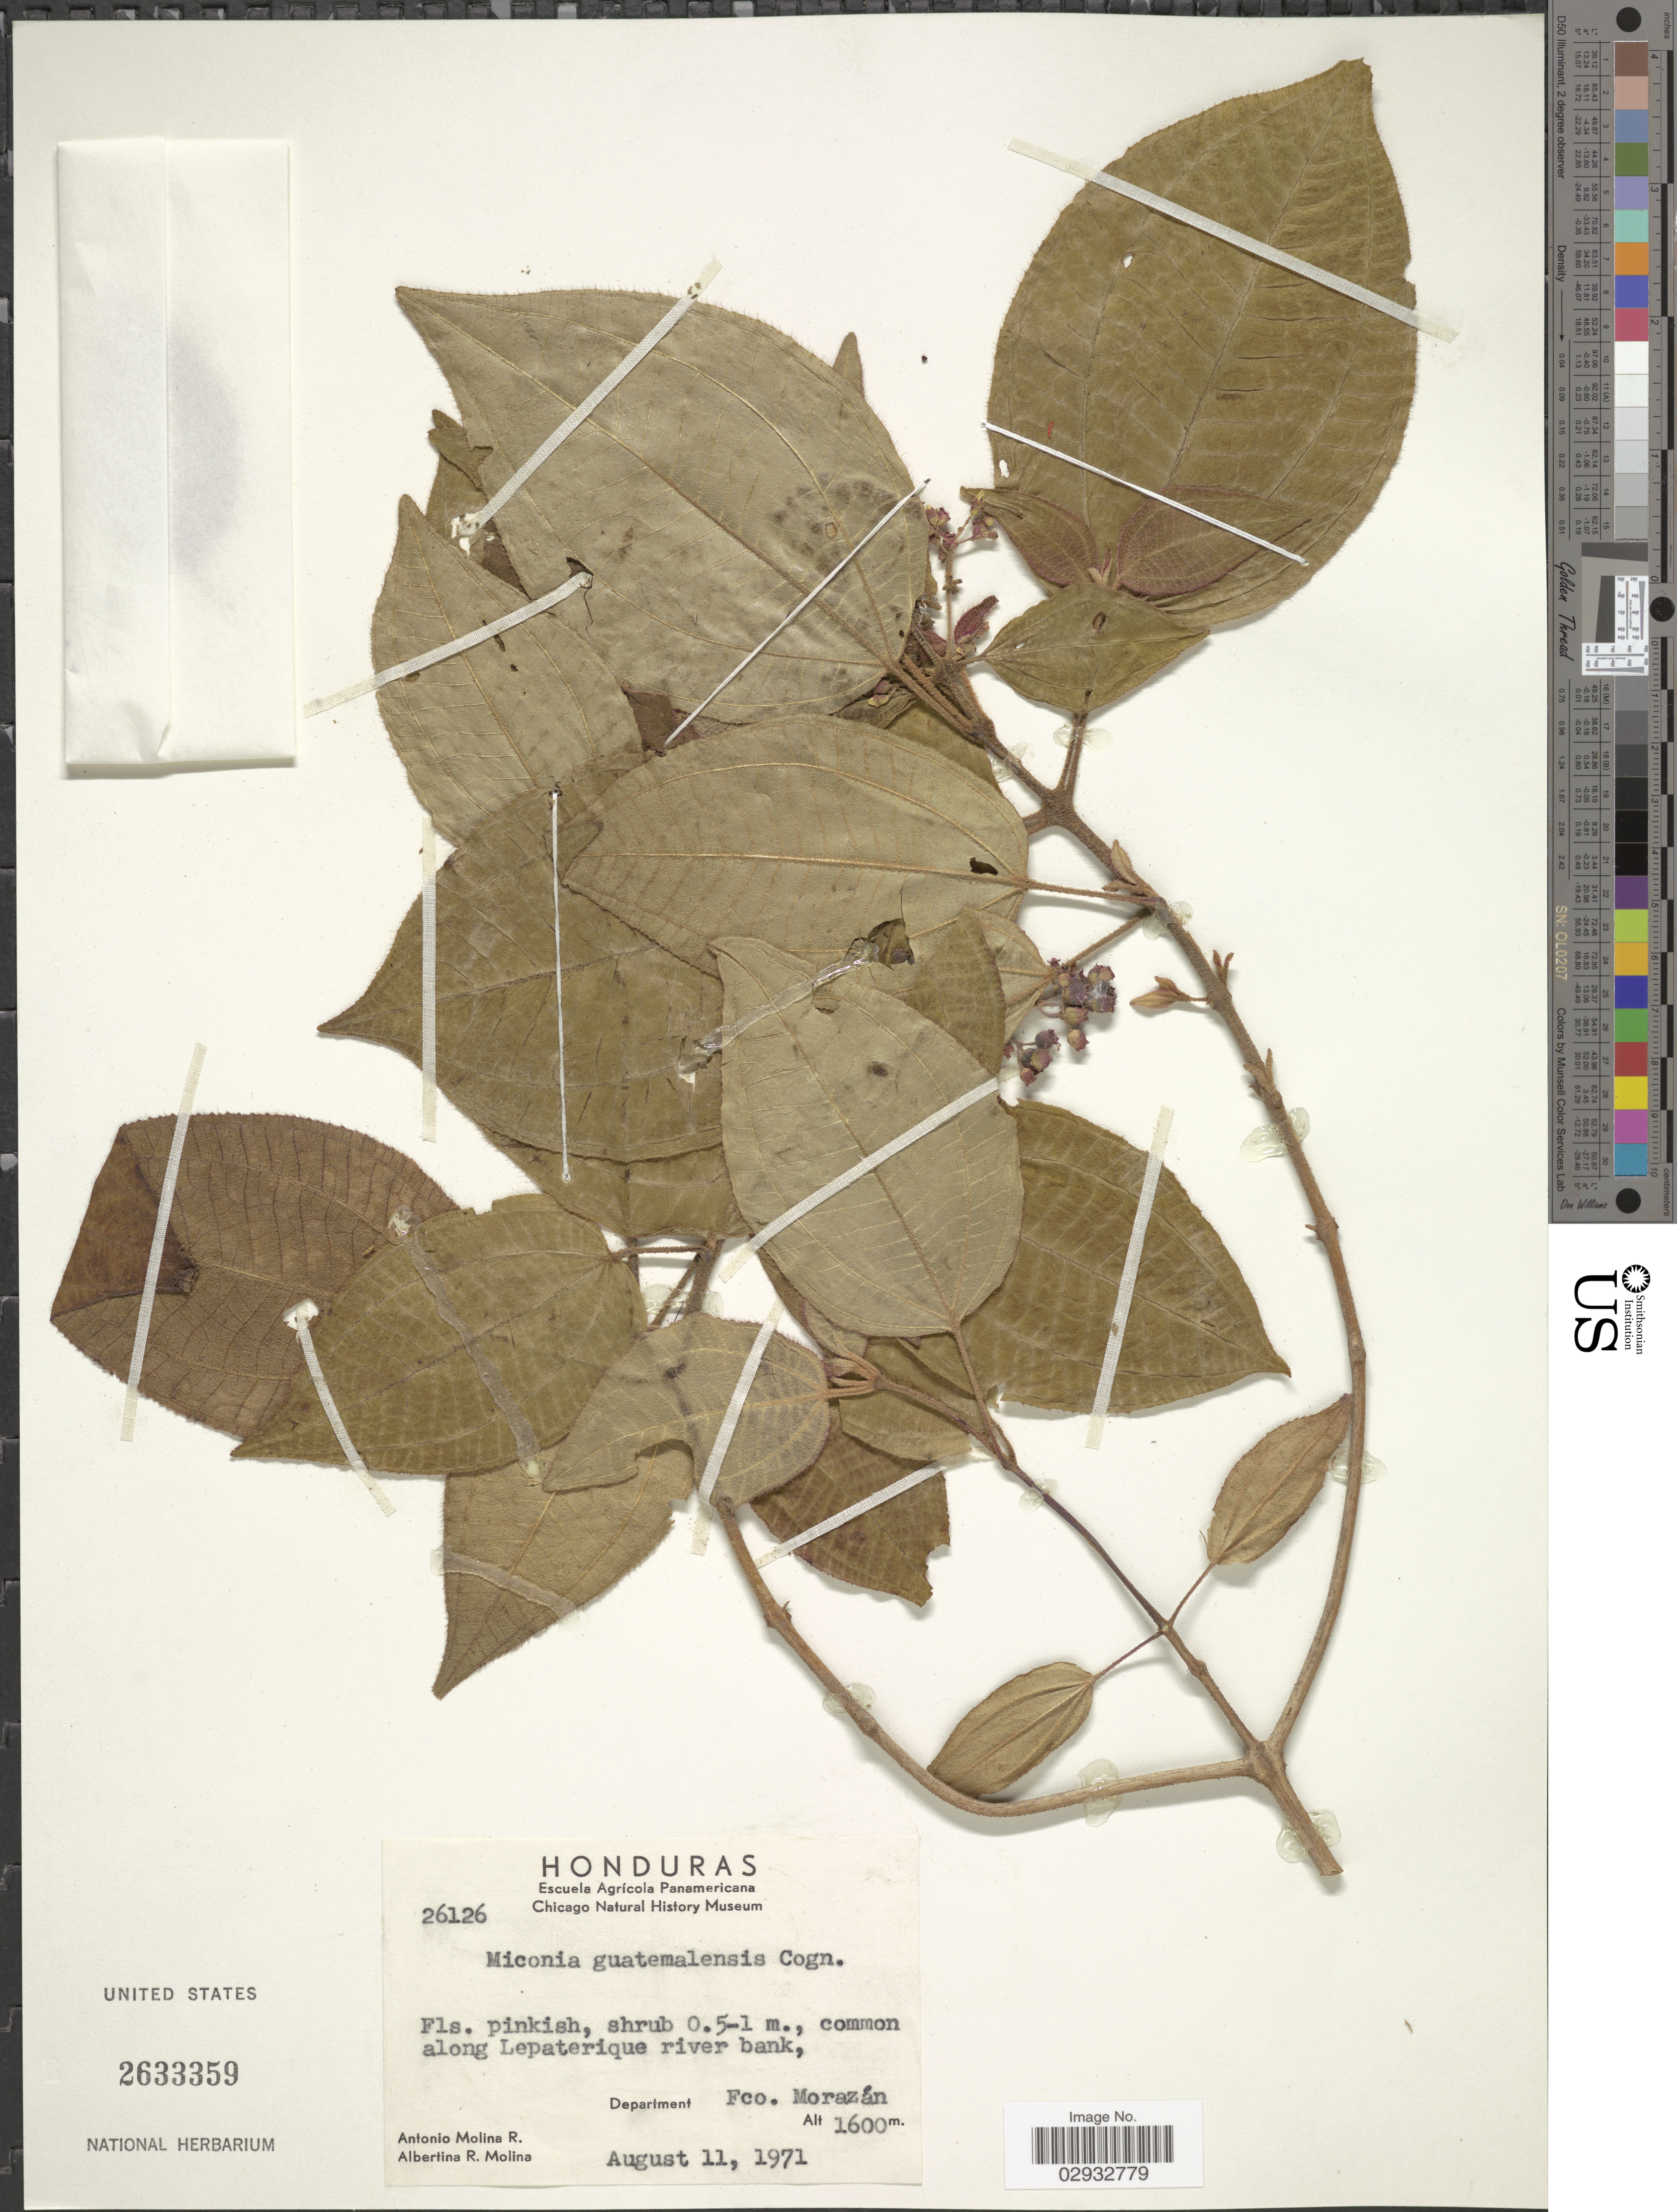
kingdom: Plantae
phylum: Tracheophyta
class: Magnoliopsida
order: Myrtales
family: Melastomataceae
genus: Miconia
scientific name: Miconia guatemalensis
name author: Cogn. in Donn. Sm.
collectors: A. Molina R. & A. R. Molina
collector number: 26126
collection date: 1971-08-11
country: Honduras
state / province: Fco. Morazán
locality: Common along Lepaterique river bank, Department Fco. Morazán.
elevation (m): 1600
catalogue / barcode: US 2633359